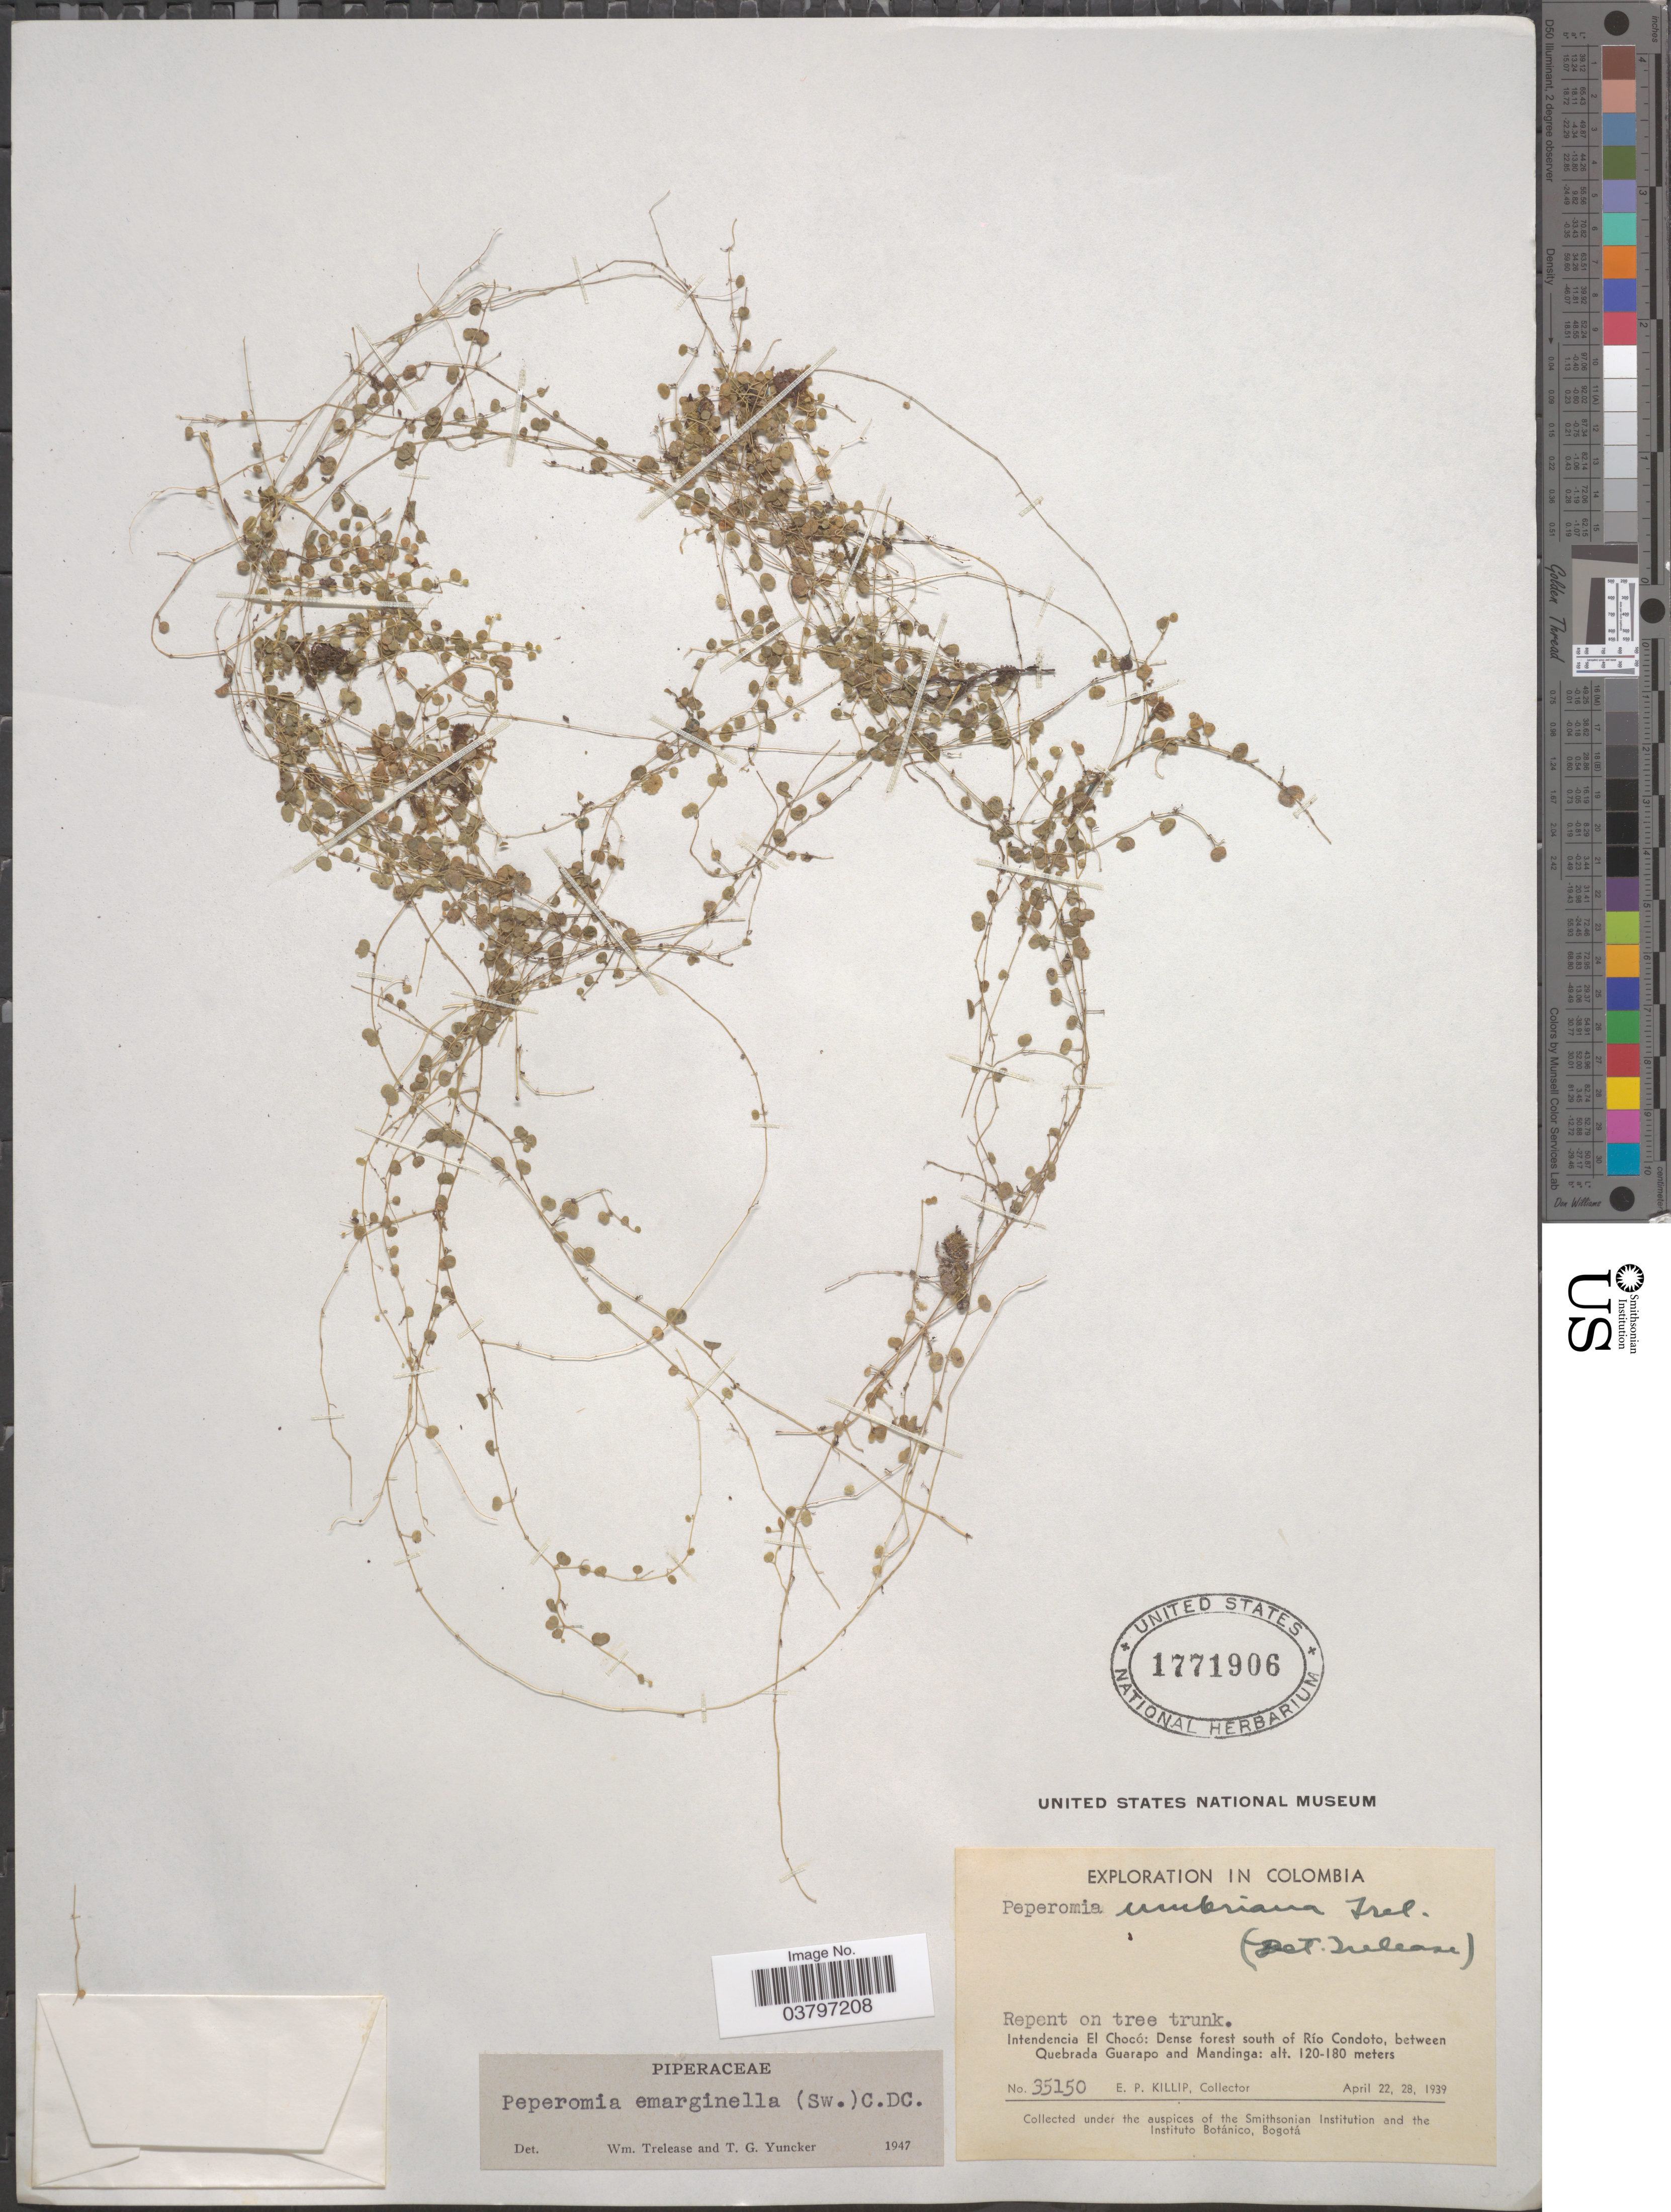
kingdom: Plantae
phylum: Tracheophyta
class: Magnoliopsida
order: Piperales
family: Piperaceae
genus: Peperomia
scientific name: Peperomia emarginella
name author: (Sw. ex Wikstr.) C. DC.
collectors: E. P. Killip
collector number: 35150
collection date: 1939-04-22/1939-04-28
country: Colombia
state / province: Chocó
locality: Intendencia El Chocó: Dense forest south of Río Condoto, between Quebrada Guarapo and Mandinga.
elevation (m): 120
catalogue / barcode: US 1771906